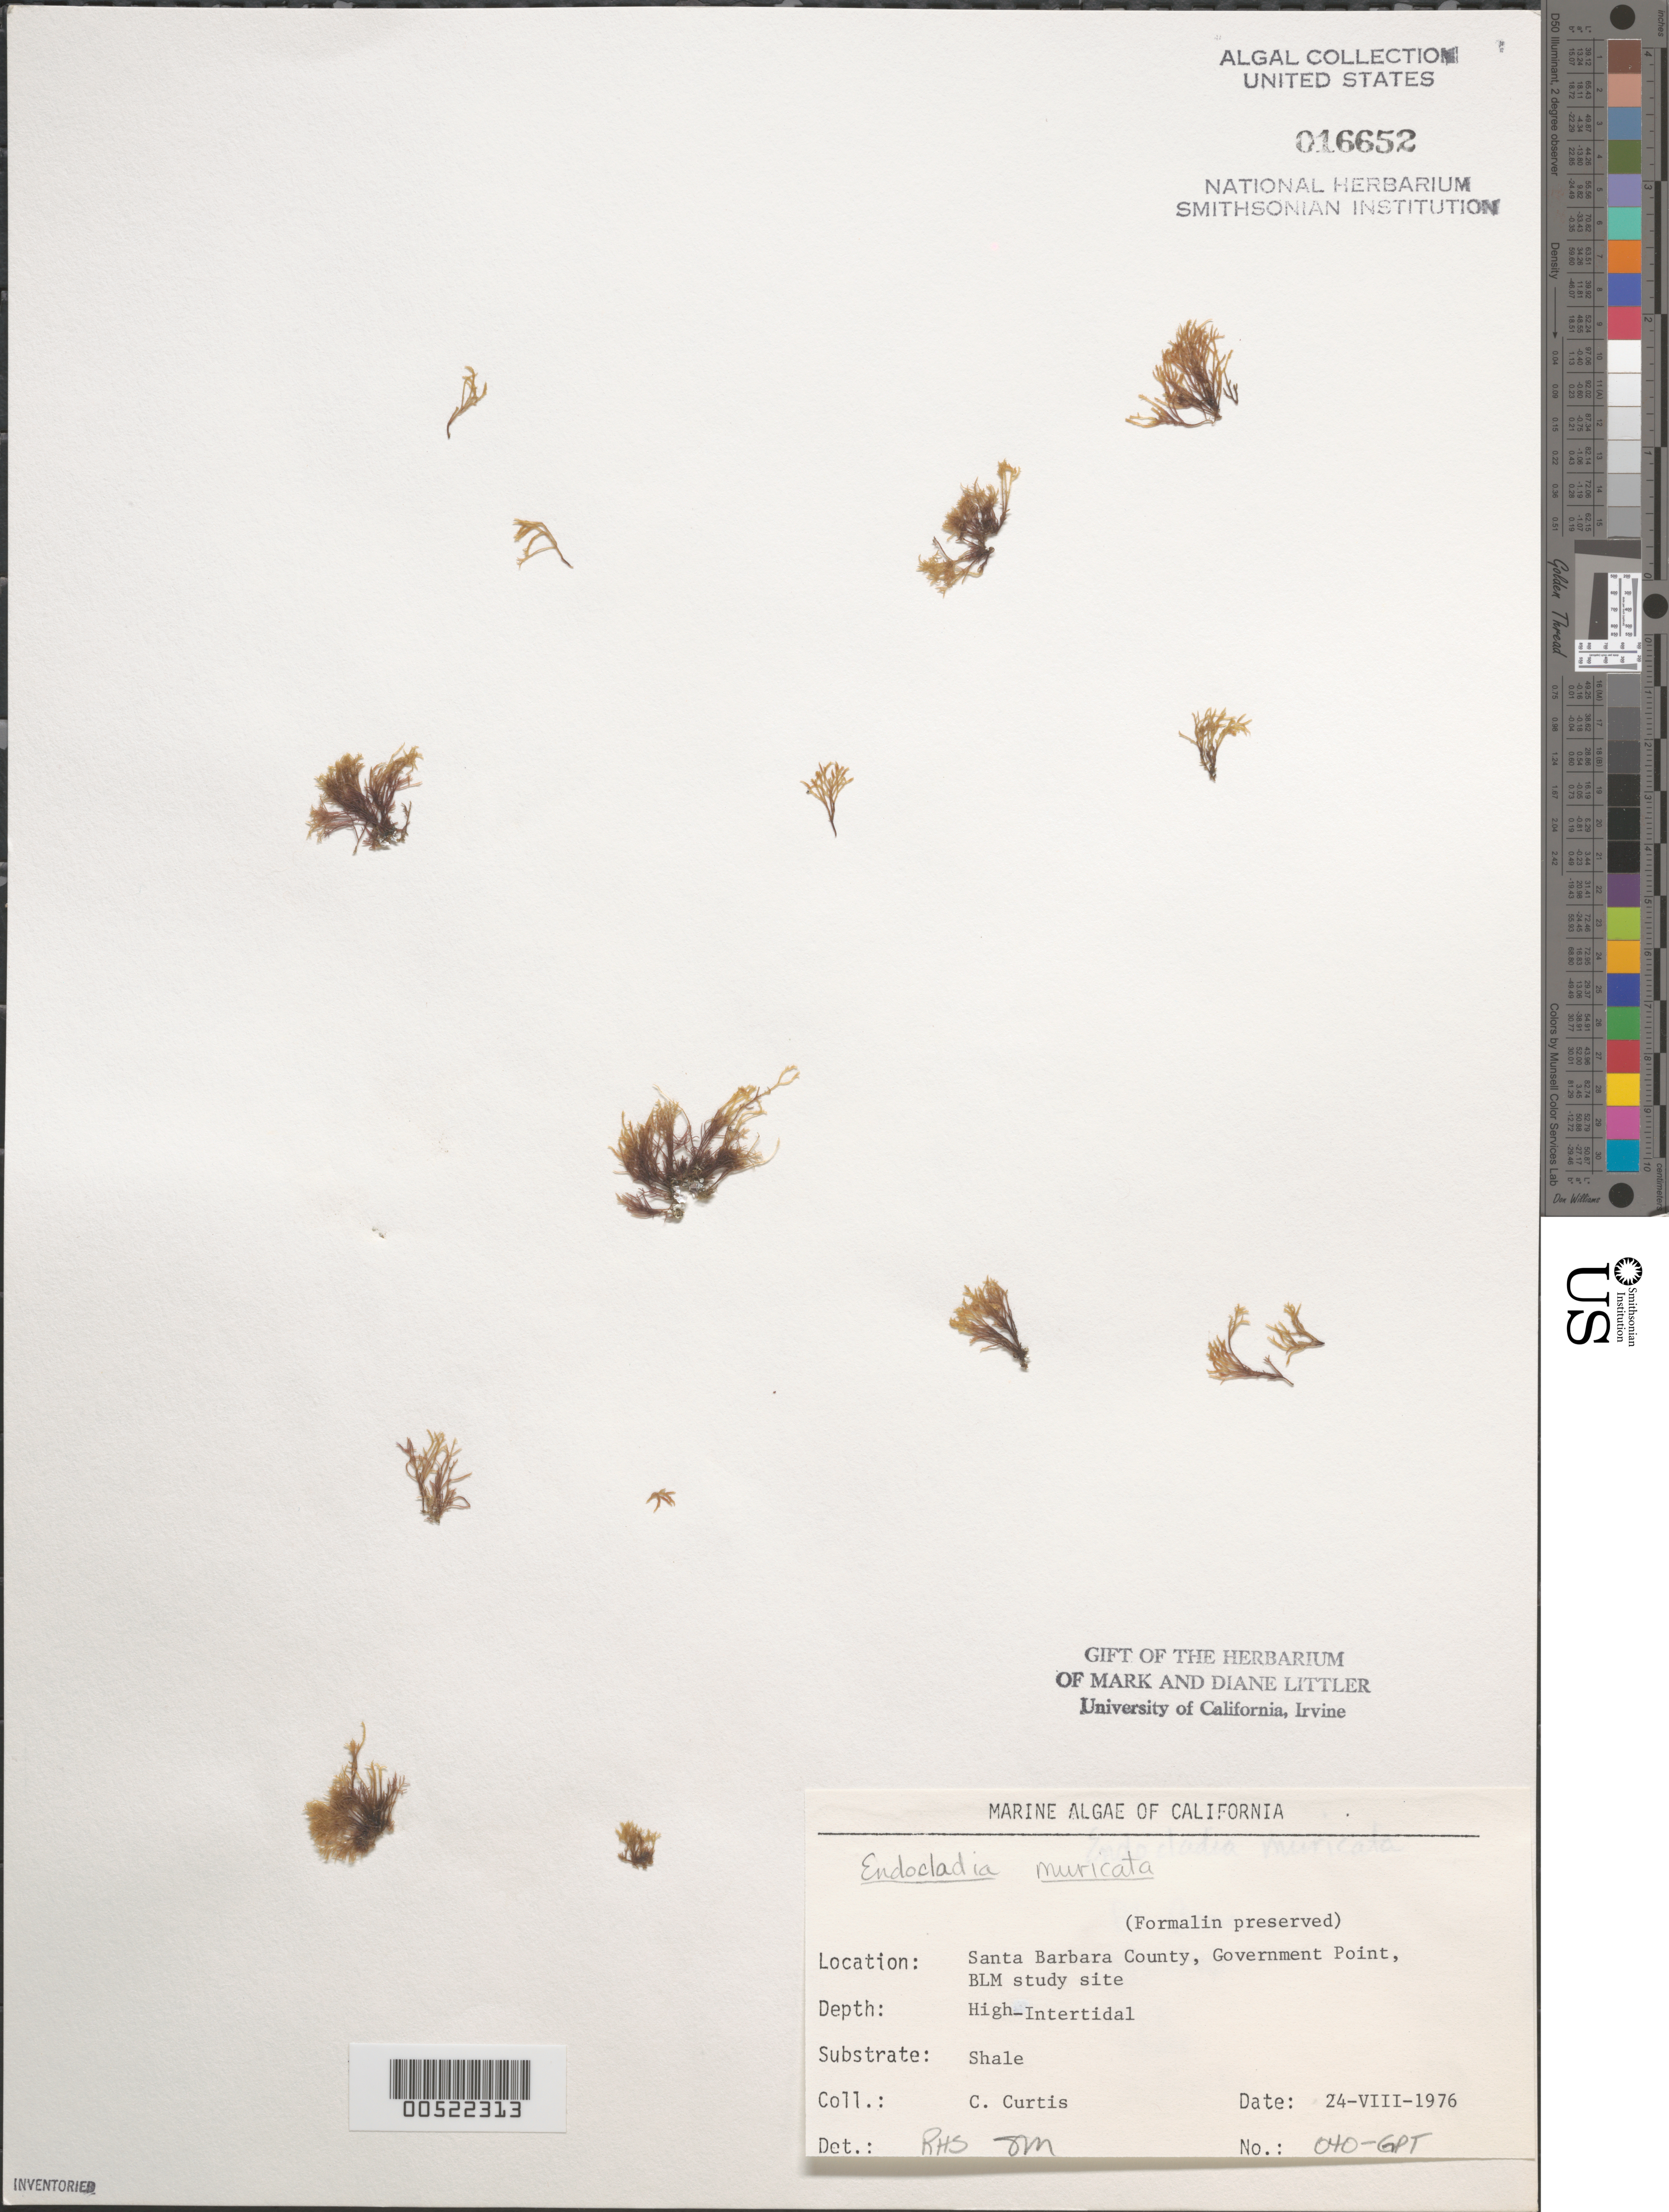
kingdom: Plantae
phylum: Rhodophyta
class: Florideophyceae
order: Gigartinales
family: Endocladiaceae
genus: Endocladia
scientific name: Endocladia muricata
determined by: Sims, Robert H.; Murray, S. N.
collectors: C. Curtis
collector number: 040-gpt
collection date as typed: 24 Aug 1976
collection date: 1976-08-24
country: United States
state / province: California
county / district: Santa Barbara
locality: Government Point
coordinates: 34 26'31"N, 120 24'06"W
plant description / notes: BLM-SOCALBIGHT Rocky Intertidal Survey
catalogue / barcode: US 16652